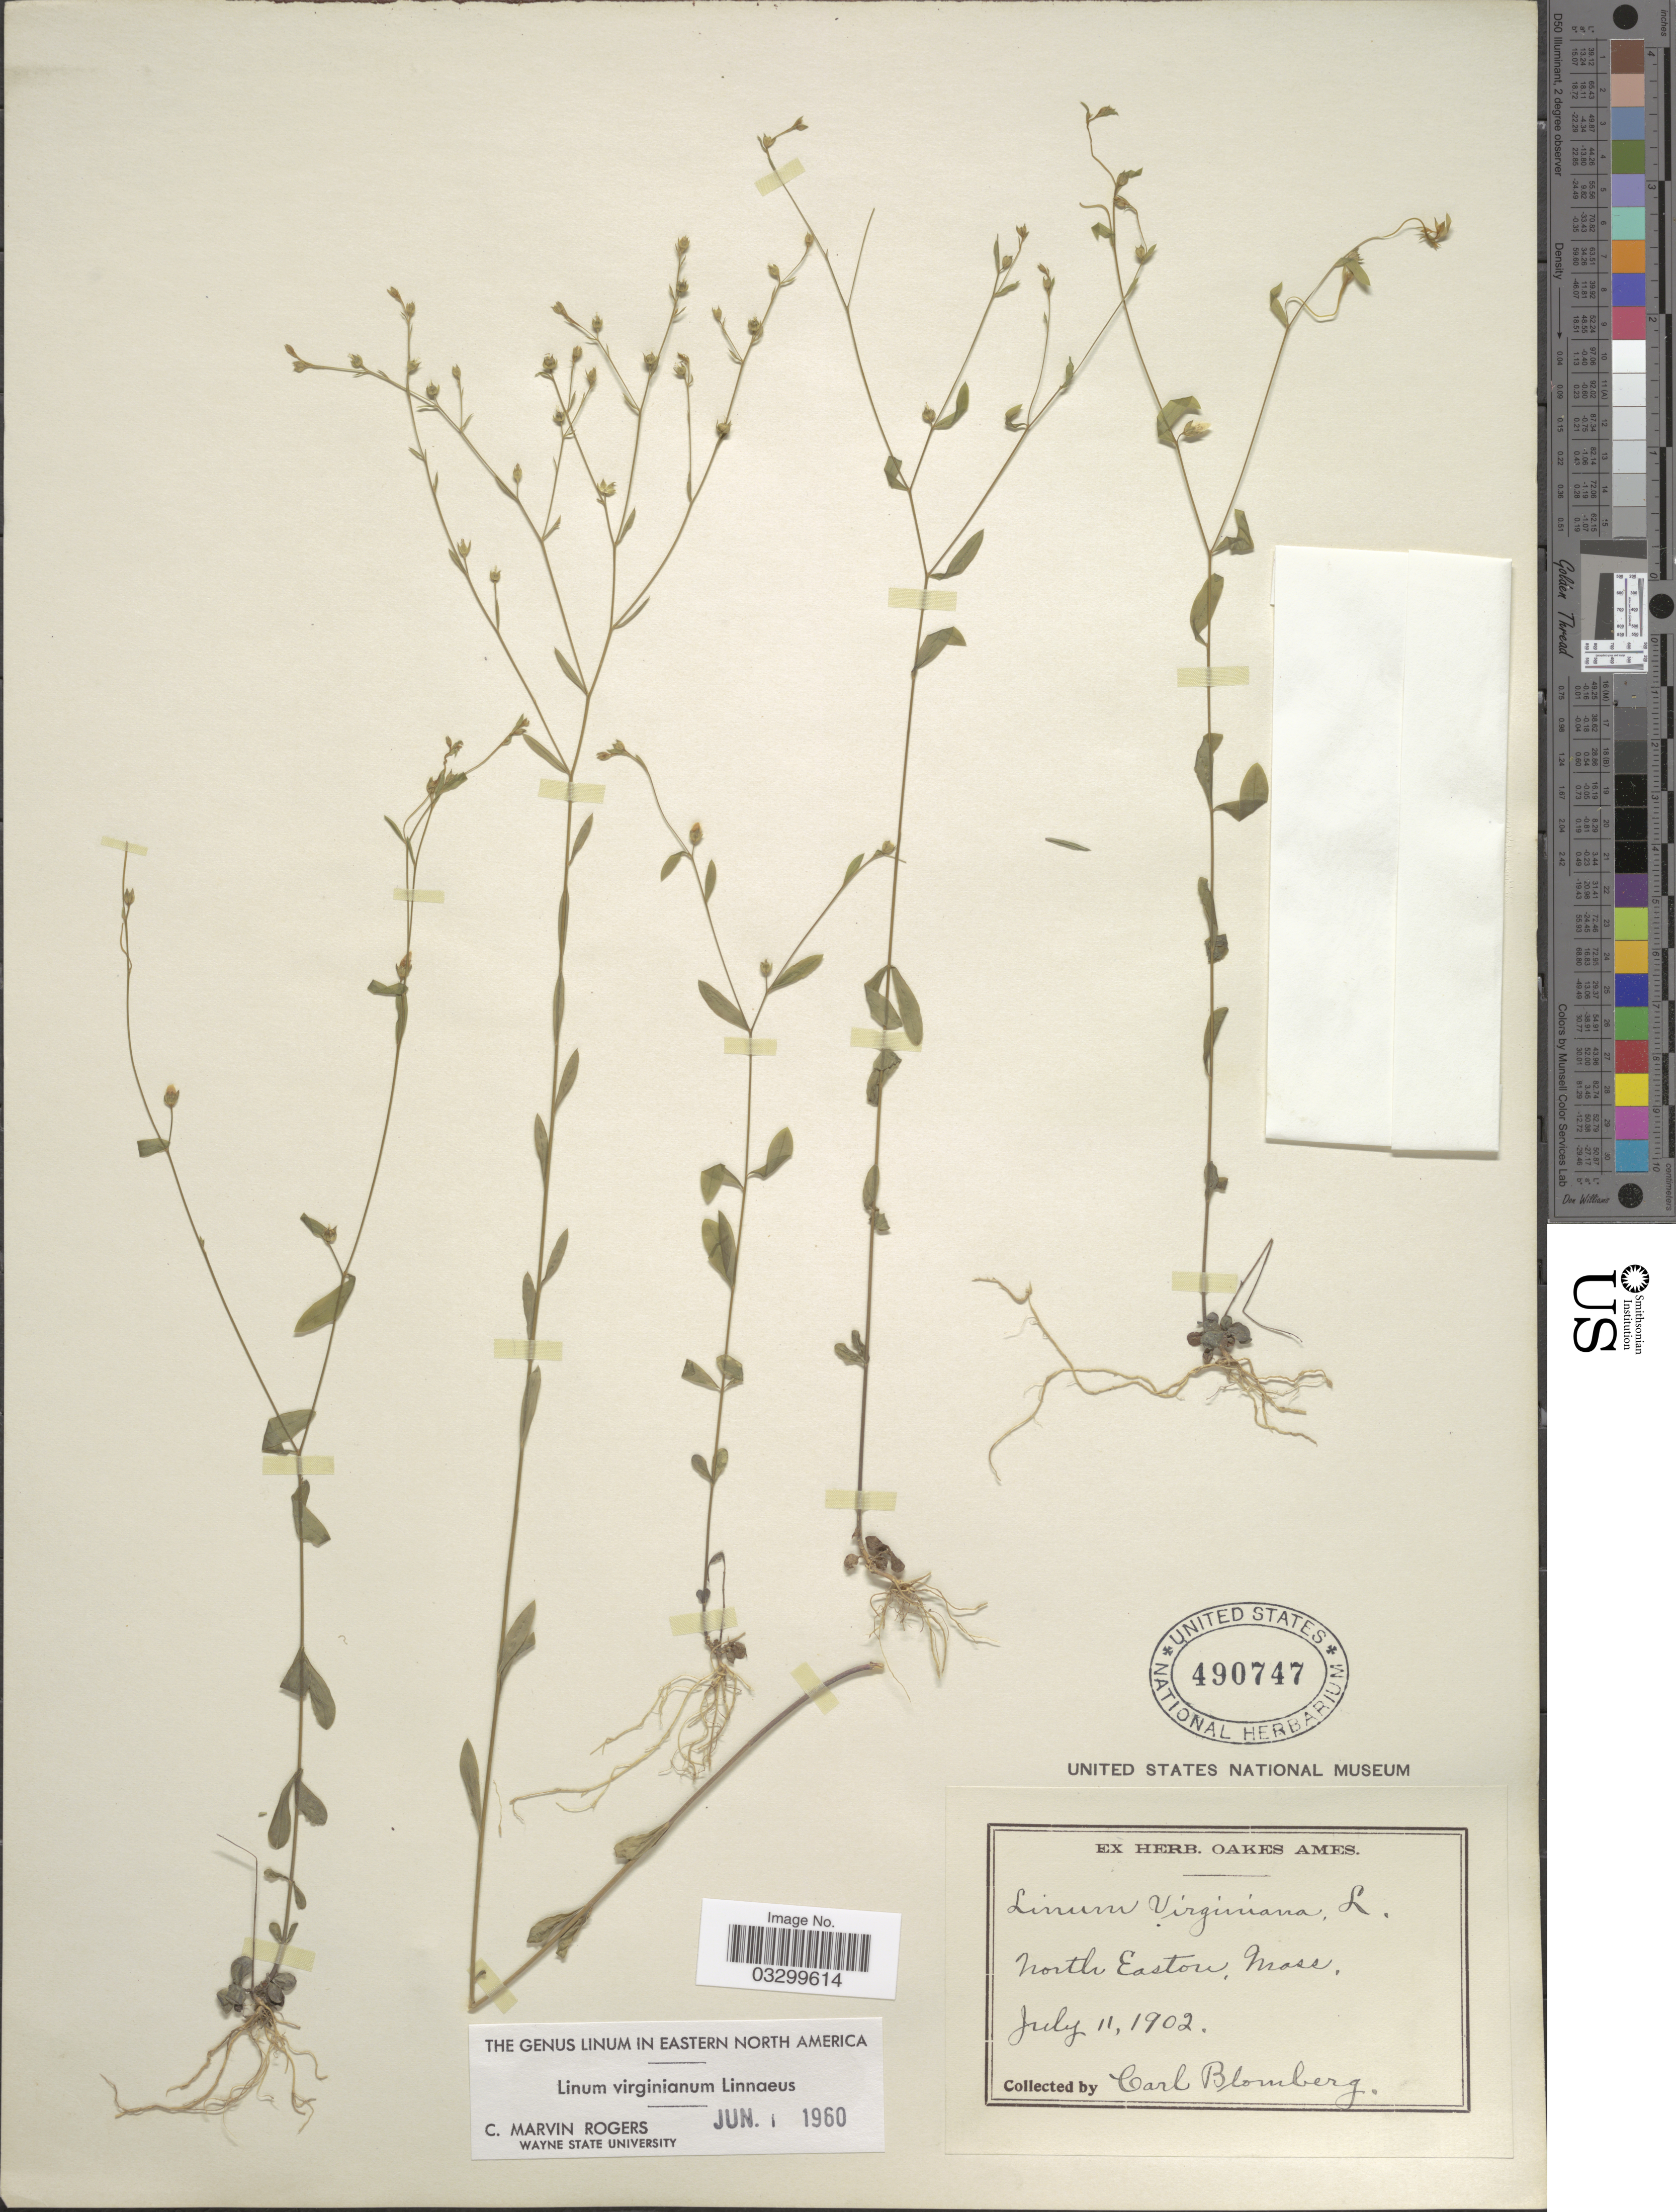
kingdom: Plantae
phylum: Tracheophyta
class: Magnoliopsida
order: Malpighiales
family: Linaceae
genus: Linum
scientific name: Linum virginianum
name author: L.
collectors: A. Blomberg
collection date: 1902-07-11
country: United States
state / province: Massachusetts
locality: North Easton.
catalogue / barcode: US 490747